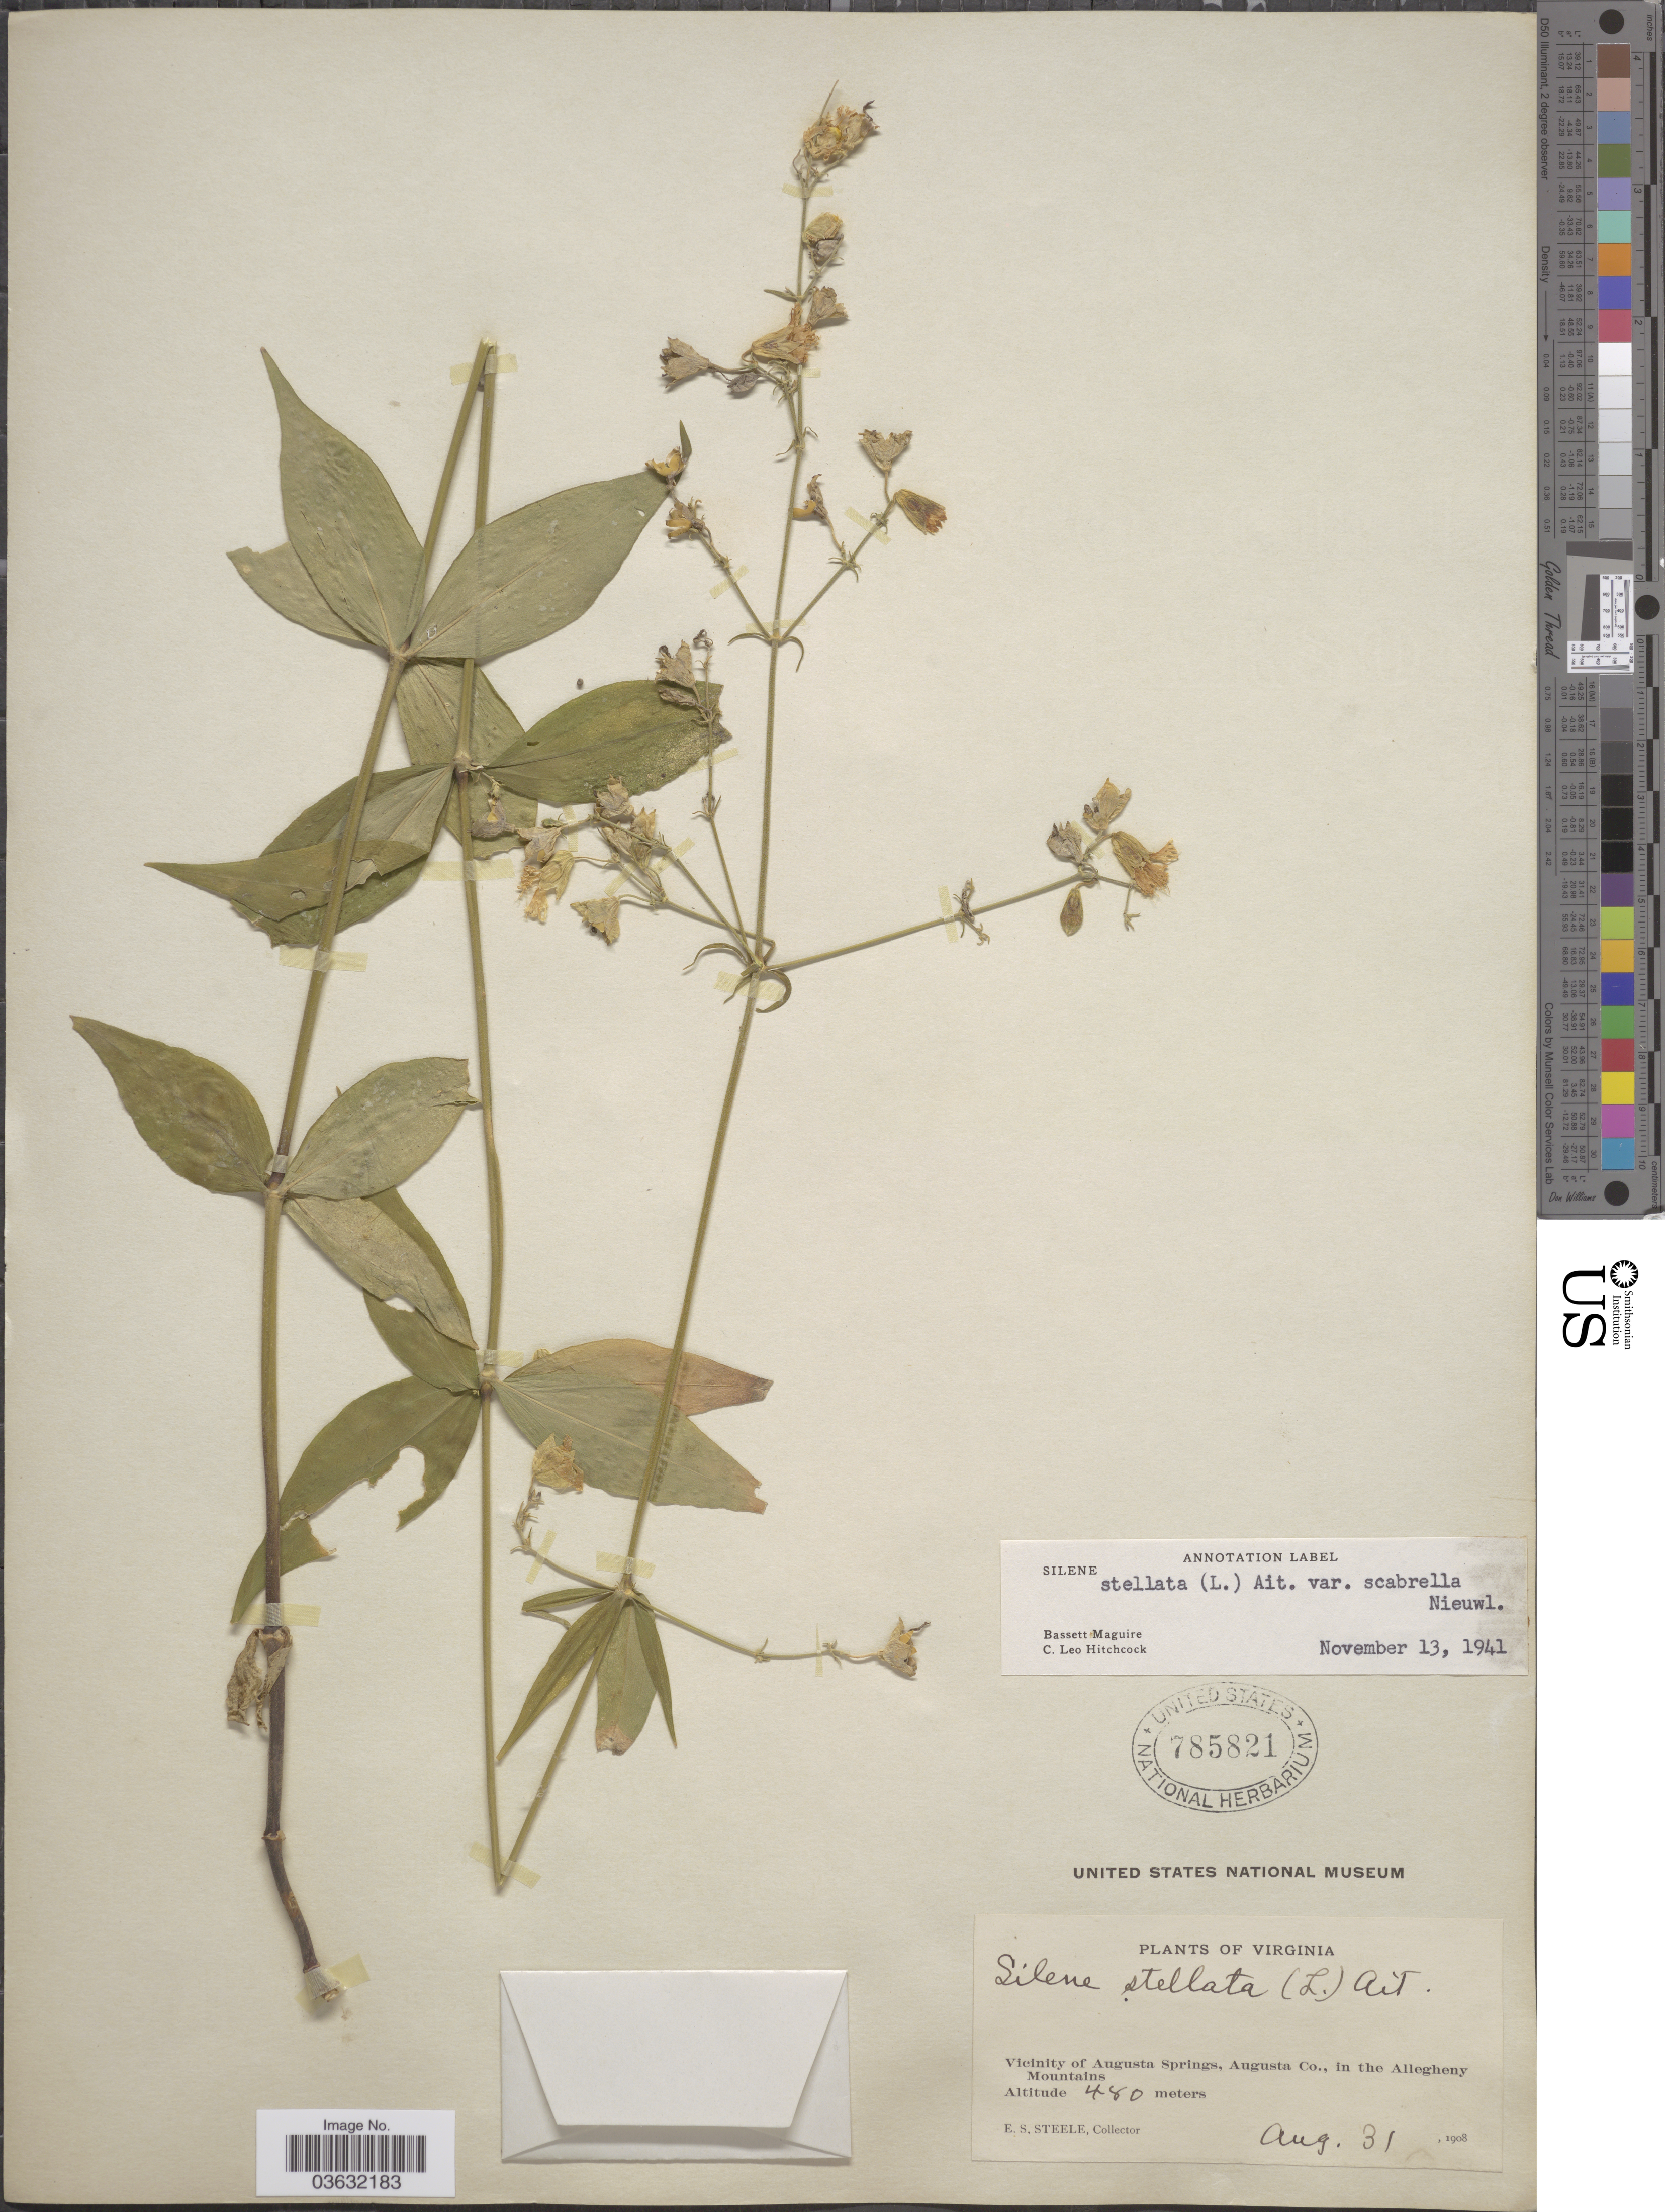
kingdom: Plantae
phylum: Tracheophyta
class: Magnoliopsida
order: Caryophyllales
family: Caryophyllaceae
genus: Silene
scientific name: Silene stellata var. scabrella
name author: (Nieuwl.) E.J. Palmer & Steyerm.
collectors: E. Steele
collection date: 1908-08-31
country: United States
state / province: Virginia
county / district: Augusta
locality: Vicinity of Augusta Springs, Augusta Co., in the Allegheny Mountains.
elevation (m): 480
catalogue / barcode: US 785821